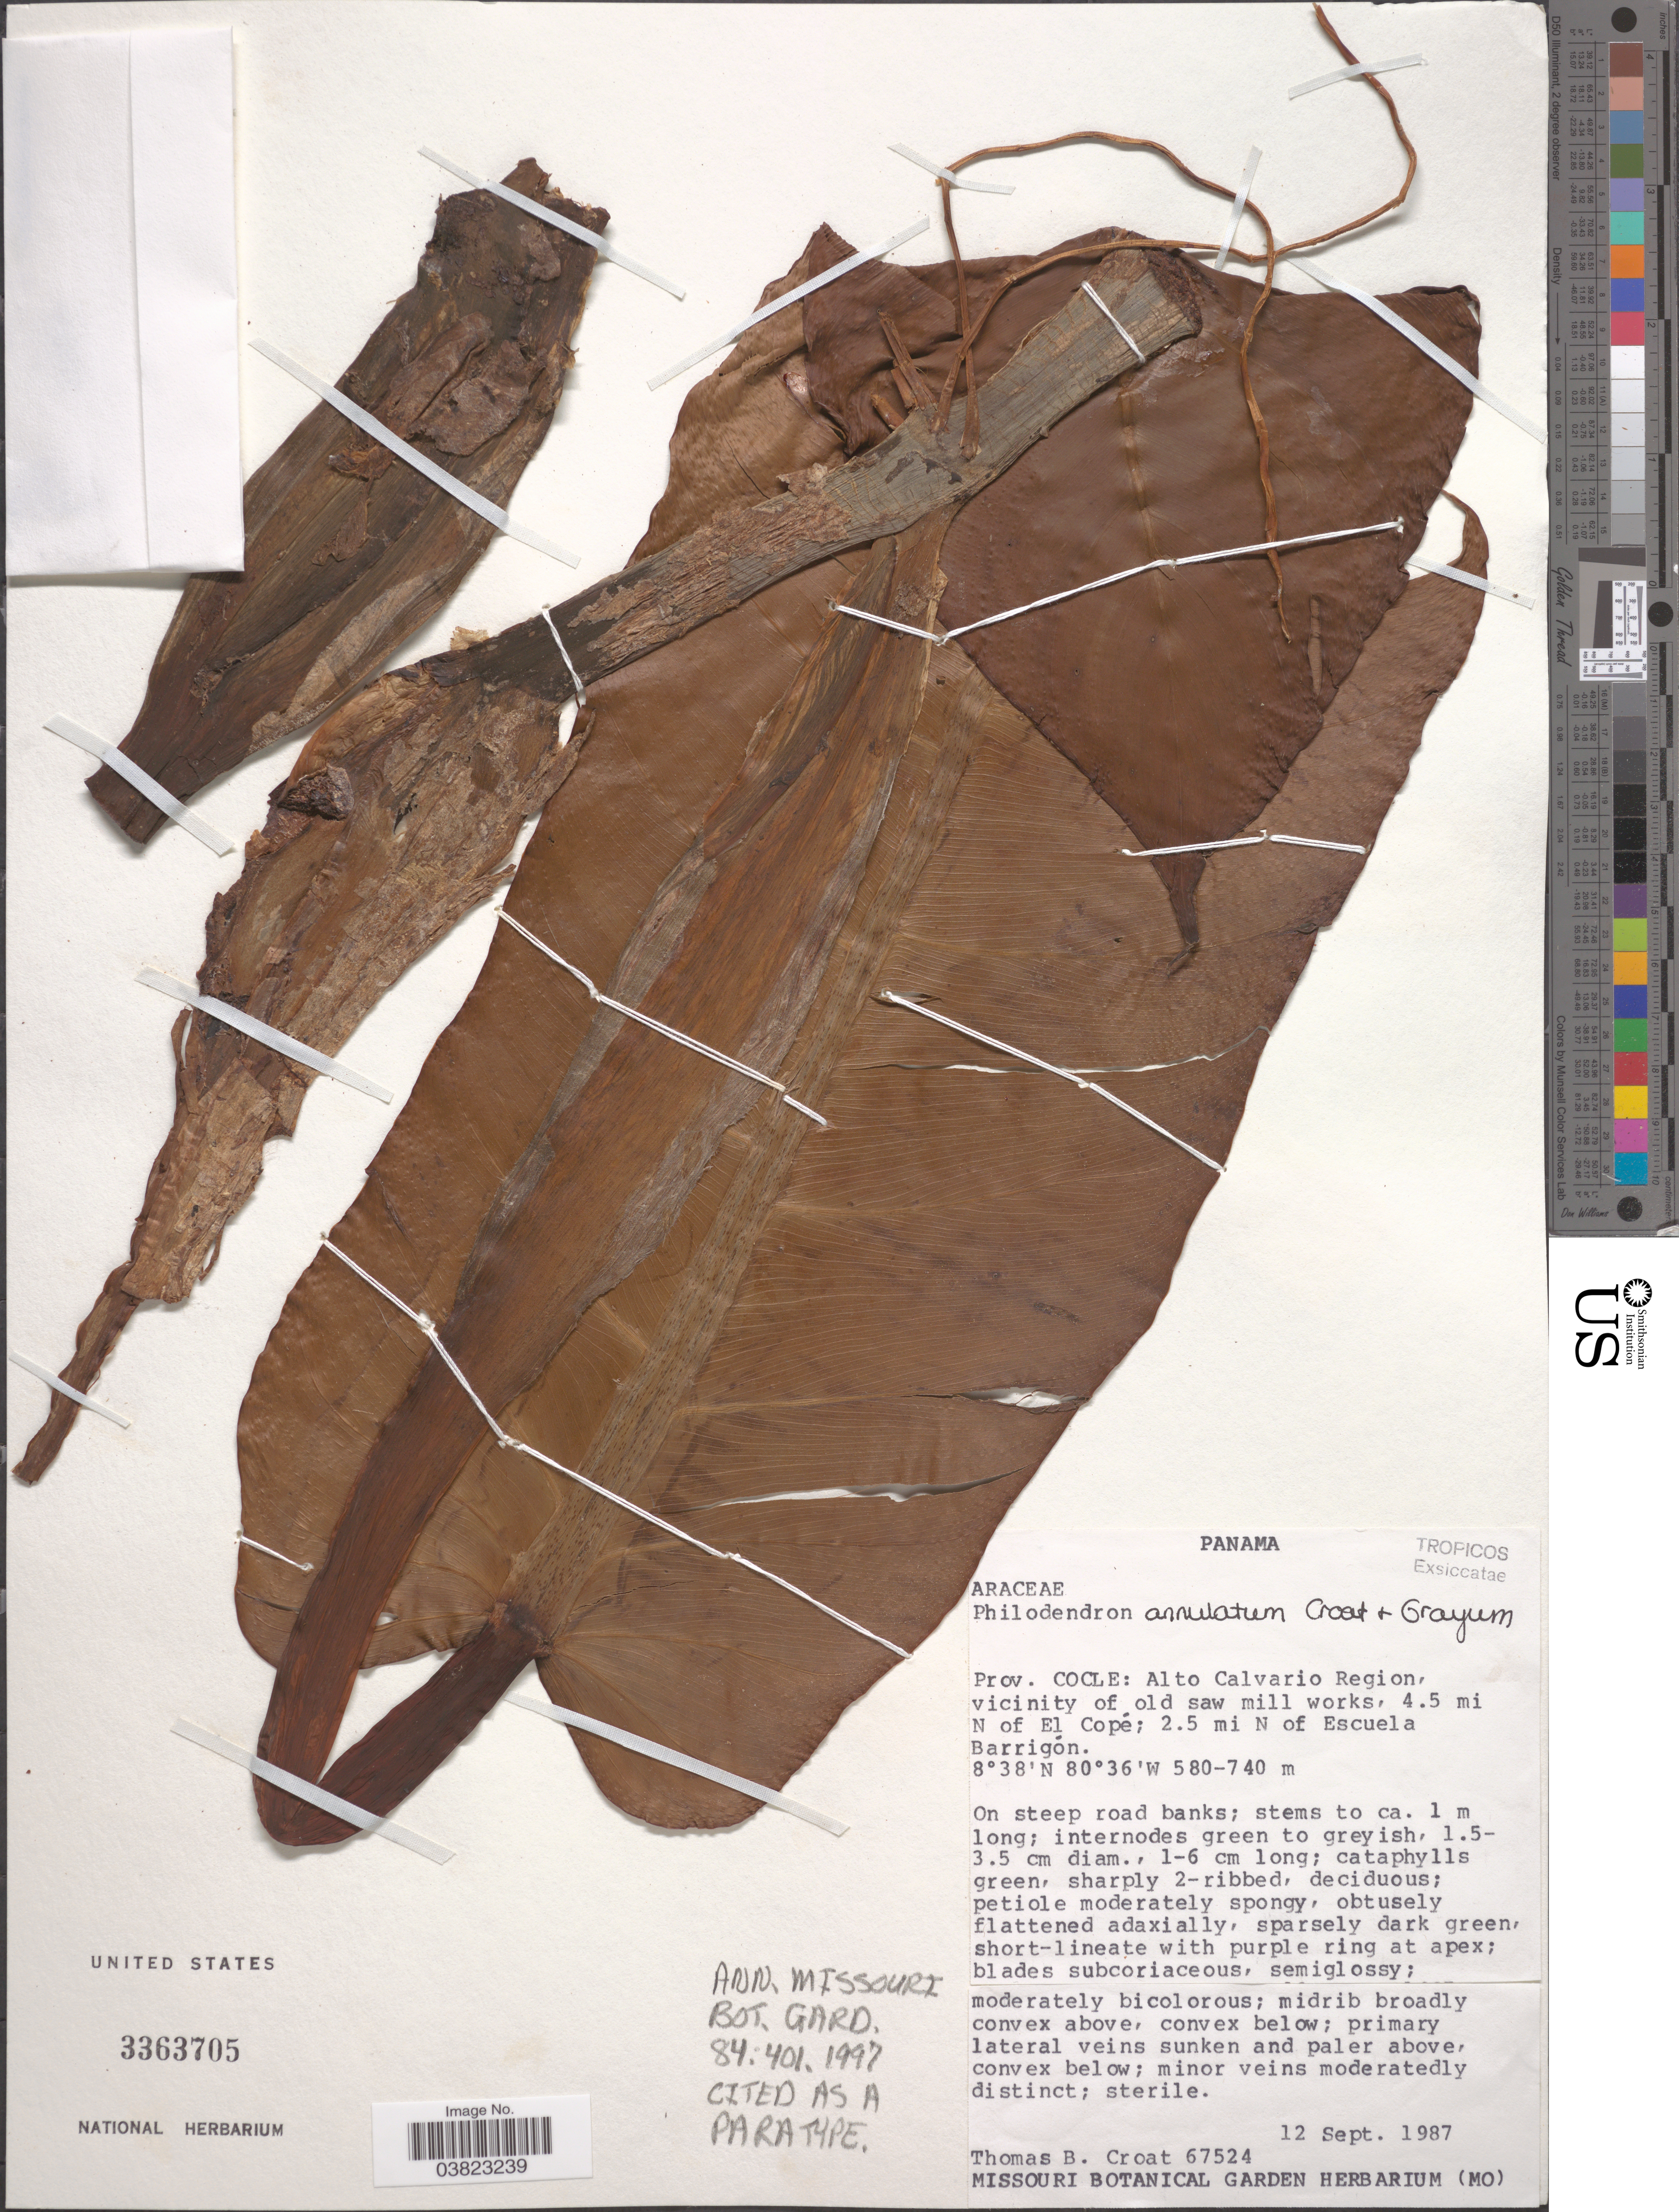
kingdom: Plantae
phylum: Tracheophyta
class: Liliopsida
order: Alismatales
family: Araceae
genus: Philodendron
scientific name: Philodendron annulatum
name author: Croat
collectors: T. B. Croat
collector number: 67524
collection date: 1987-09-12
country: Panama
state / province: Cocle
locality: Alto Calvario Region, vicinity of old saw mill works, 4.5 mi N of El Copé; 2.5 mi N of Escuela Barrigón.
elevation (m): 580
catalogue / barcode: US 3363705